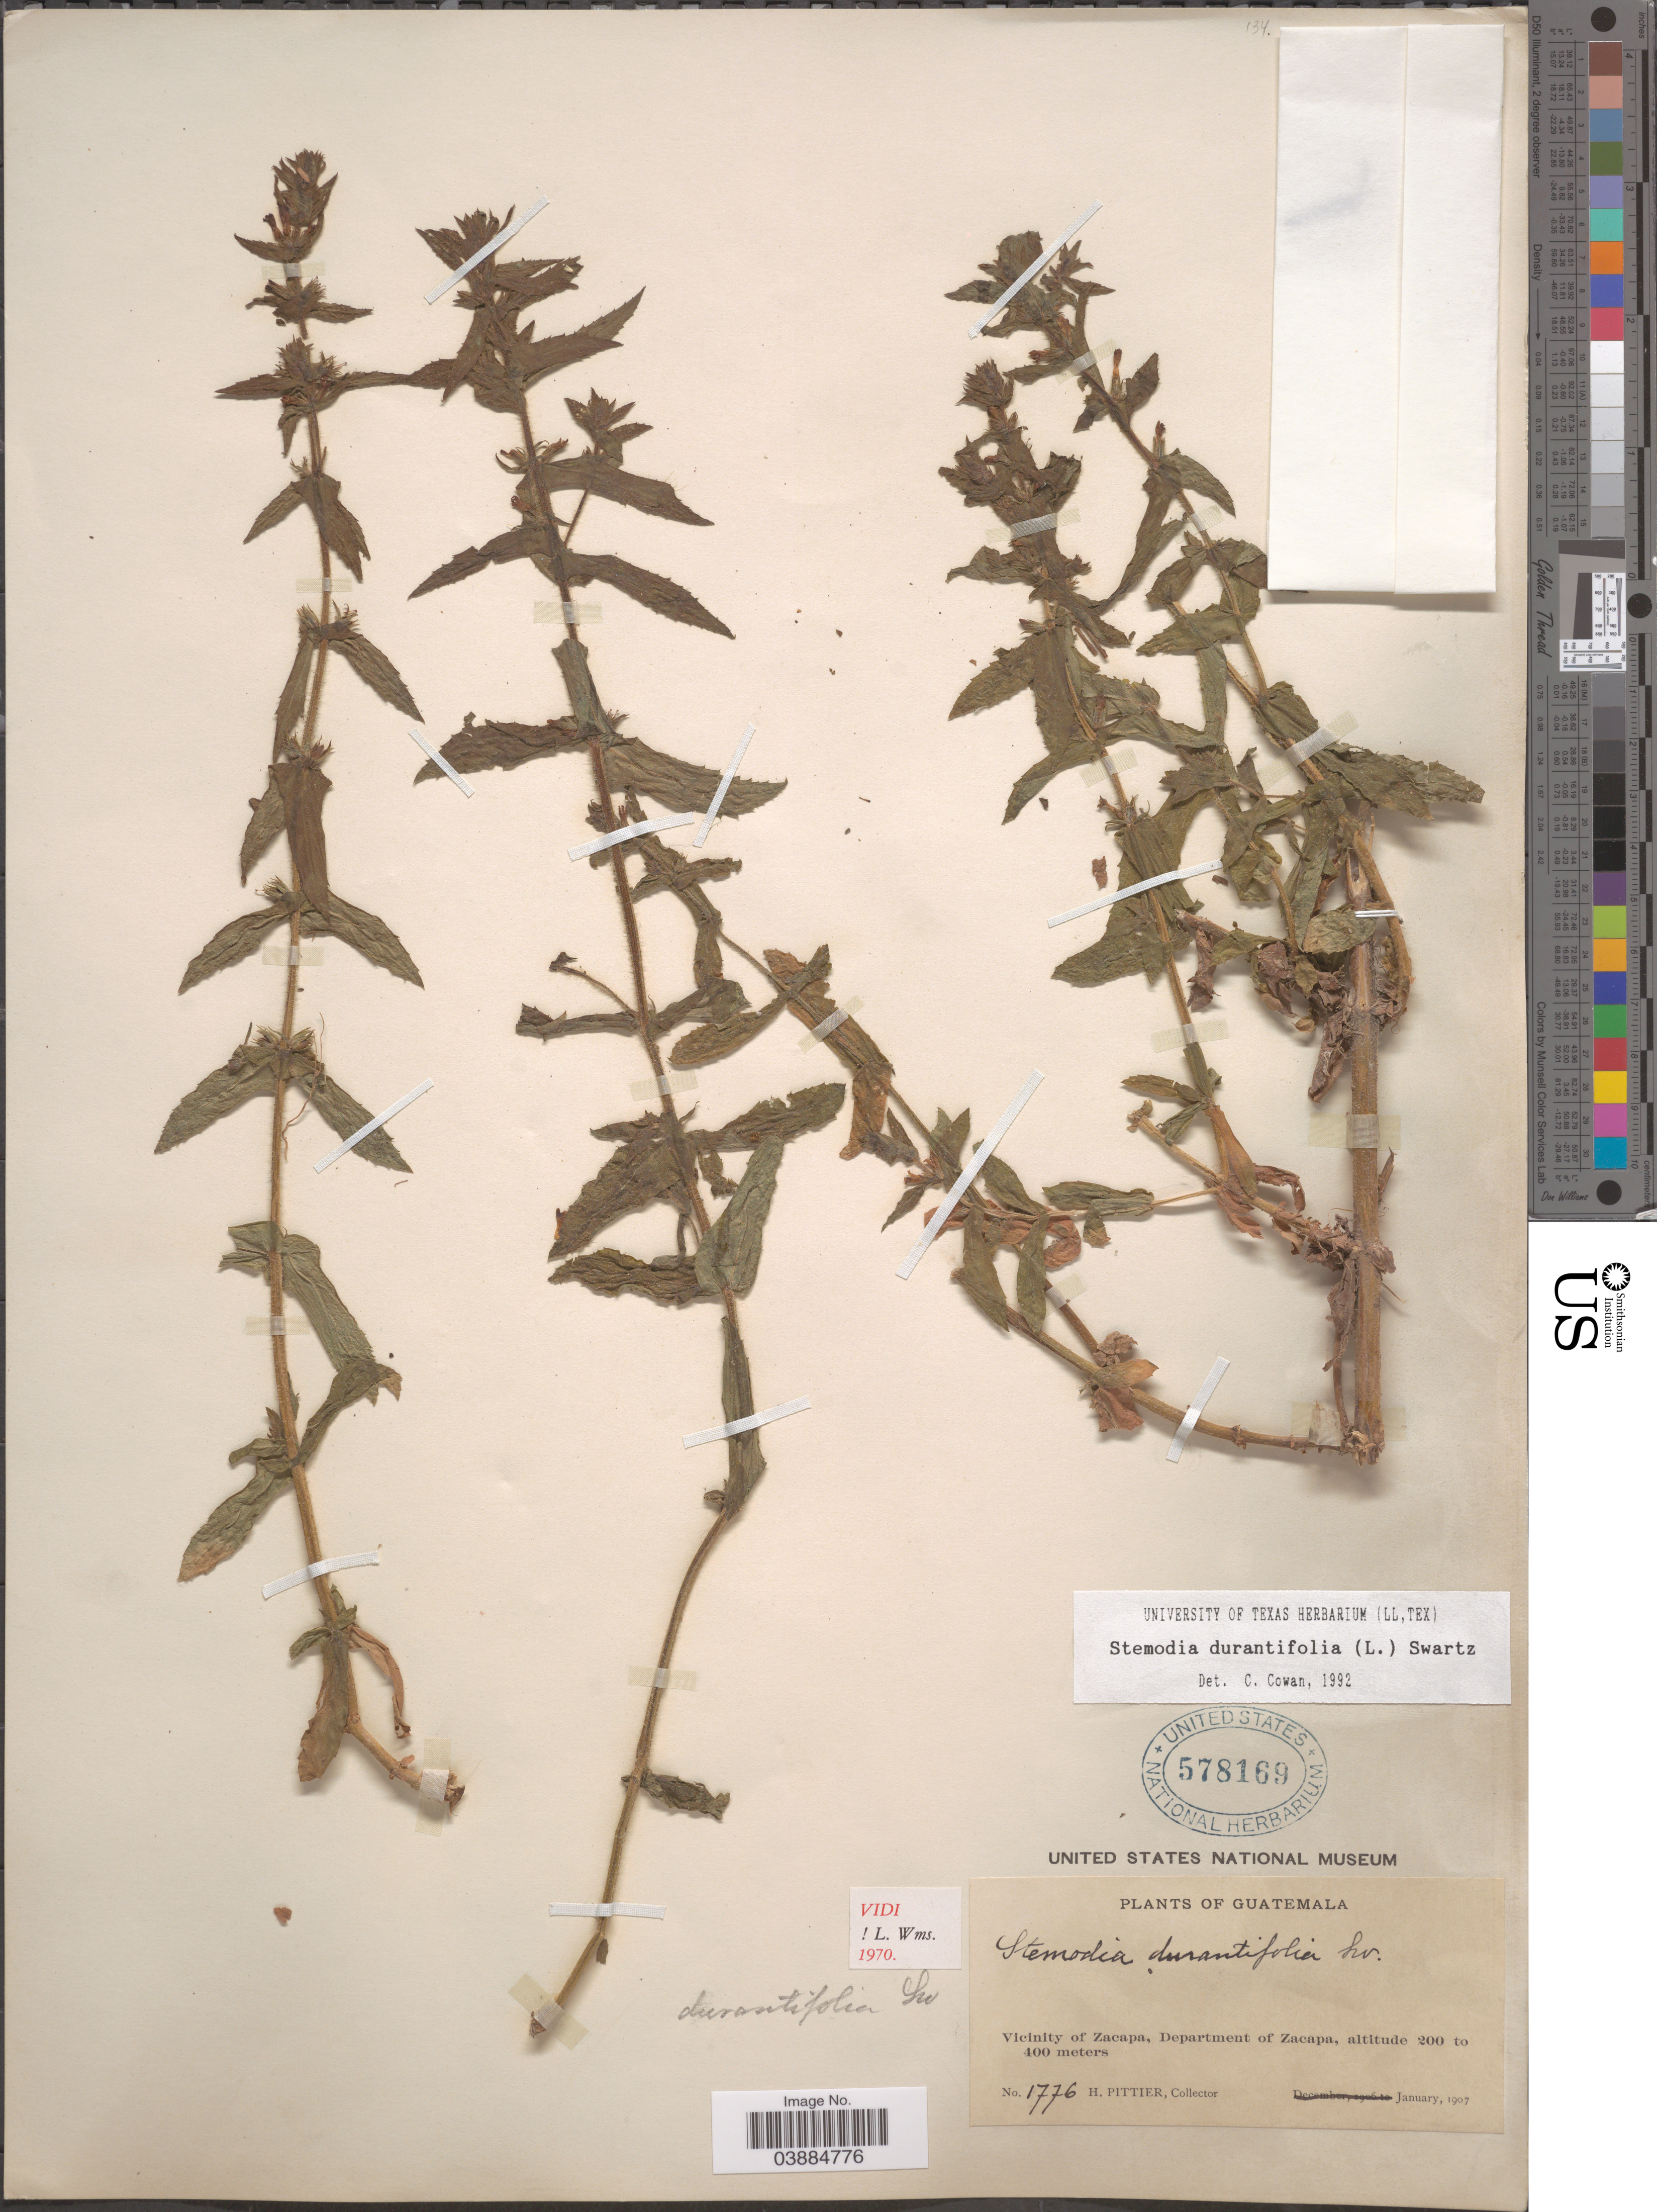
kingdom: Plantae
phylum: Tracheophyta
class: Magnoliopsida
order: Lamiales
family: Plantaginaceae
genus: Stemodia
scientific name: Stemodia durantifolia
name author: (L.) Sw.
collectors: H. F. Pittier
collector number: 1776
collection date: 1907-01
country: Guatemala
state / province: Zacapa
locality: Vicinity of Zacapa, Department of Zacapa.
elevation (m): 200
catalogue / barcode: US 578169